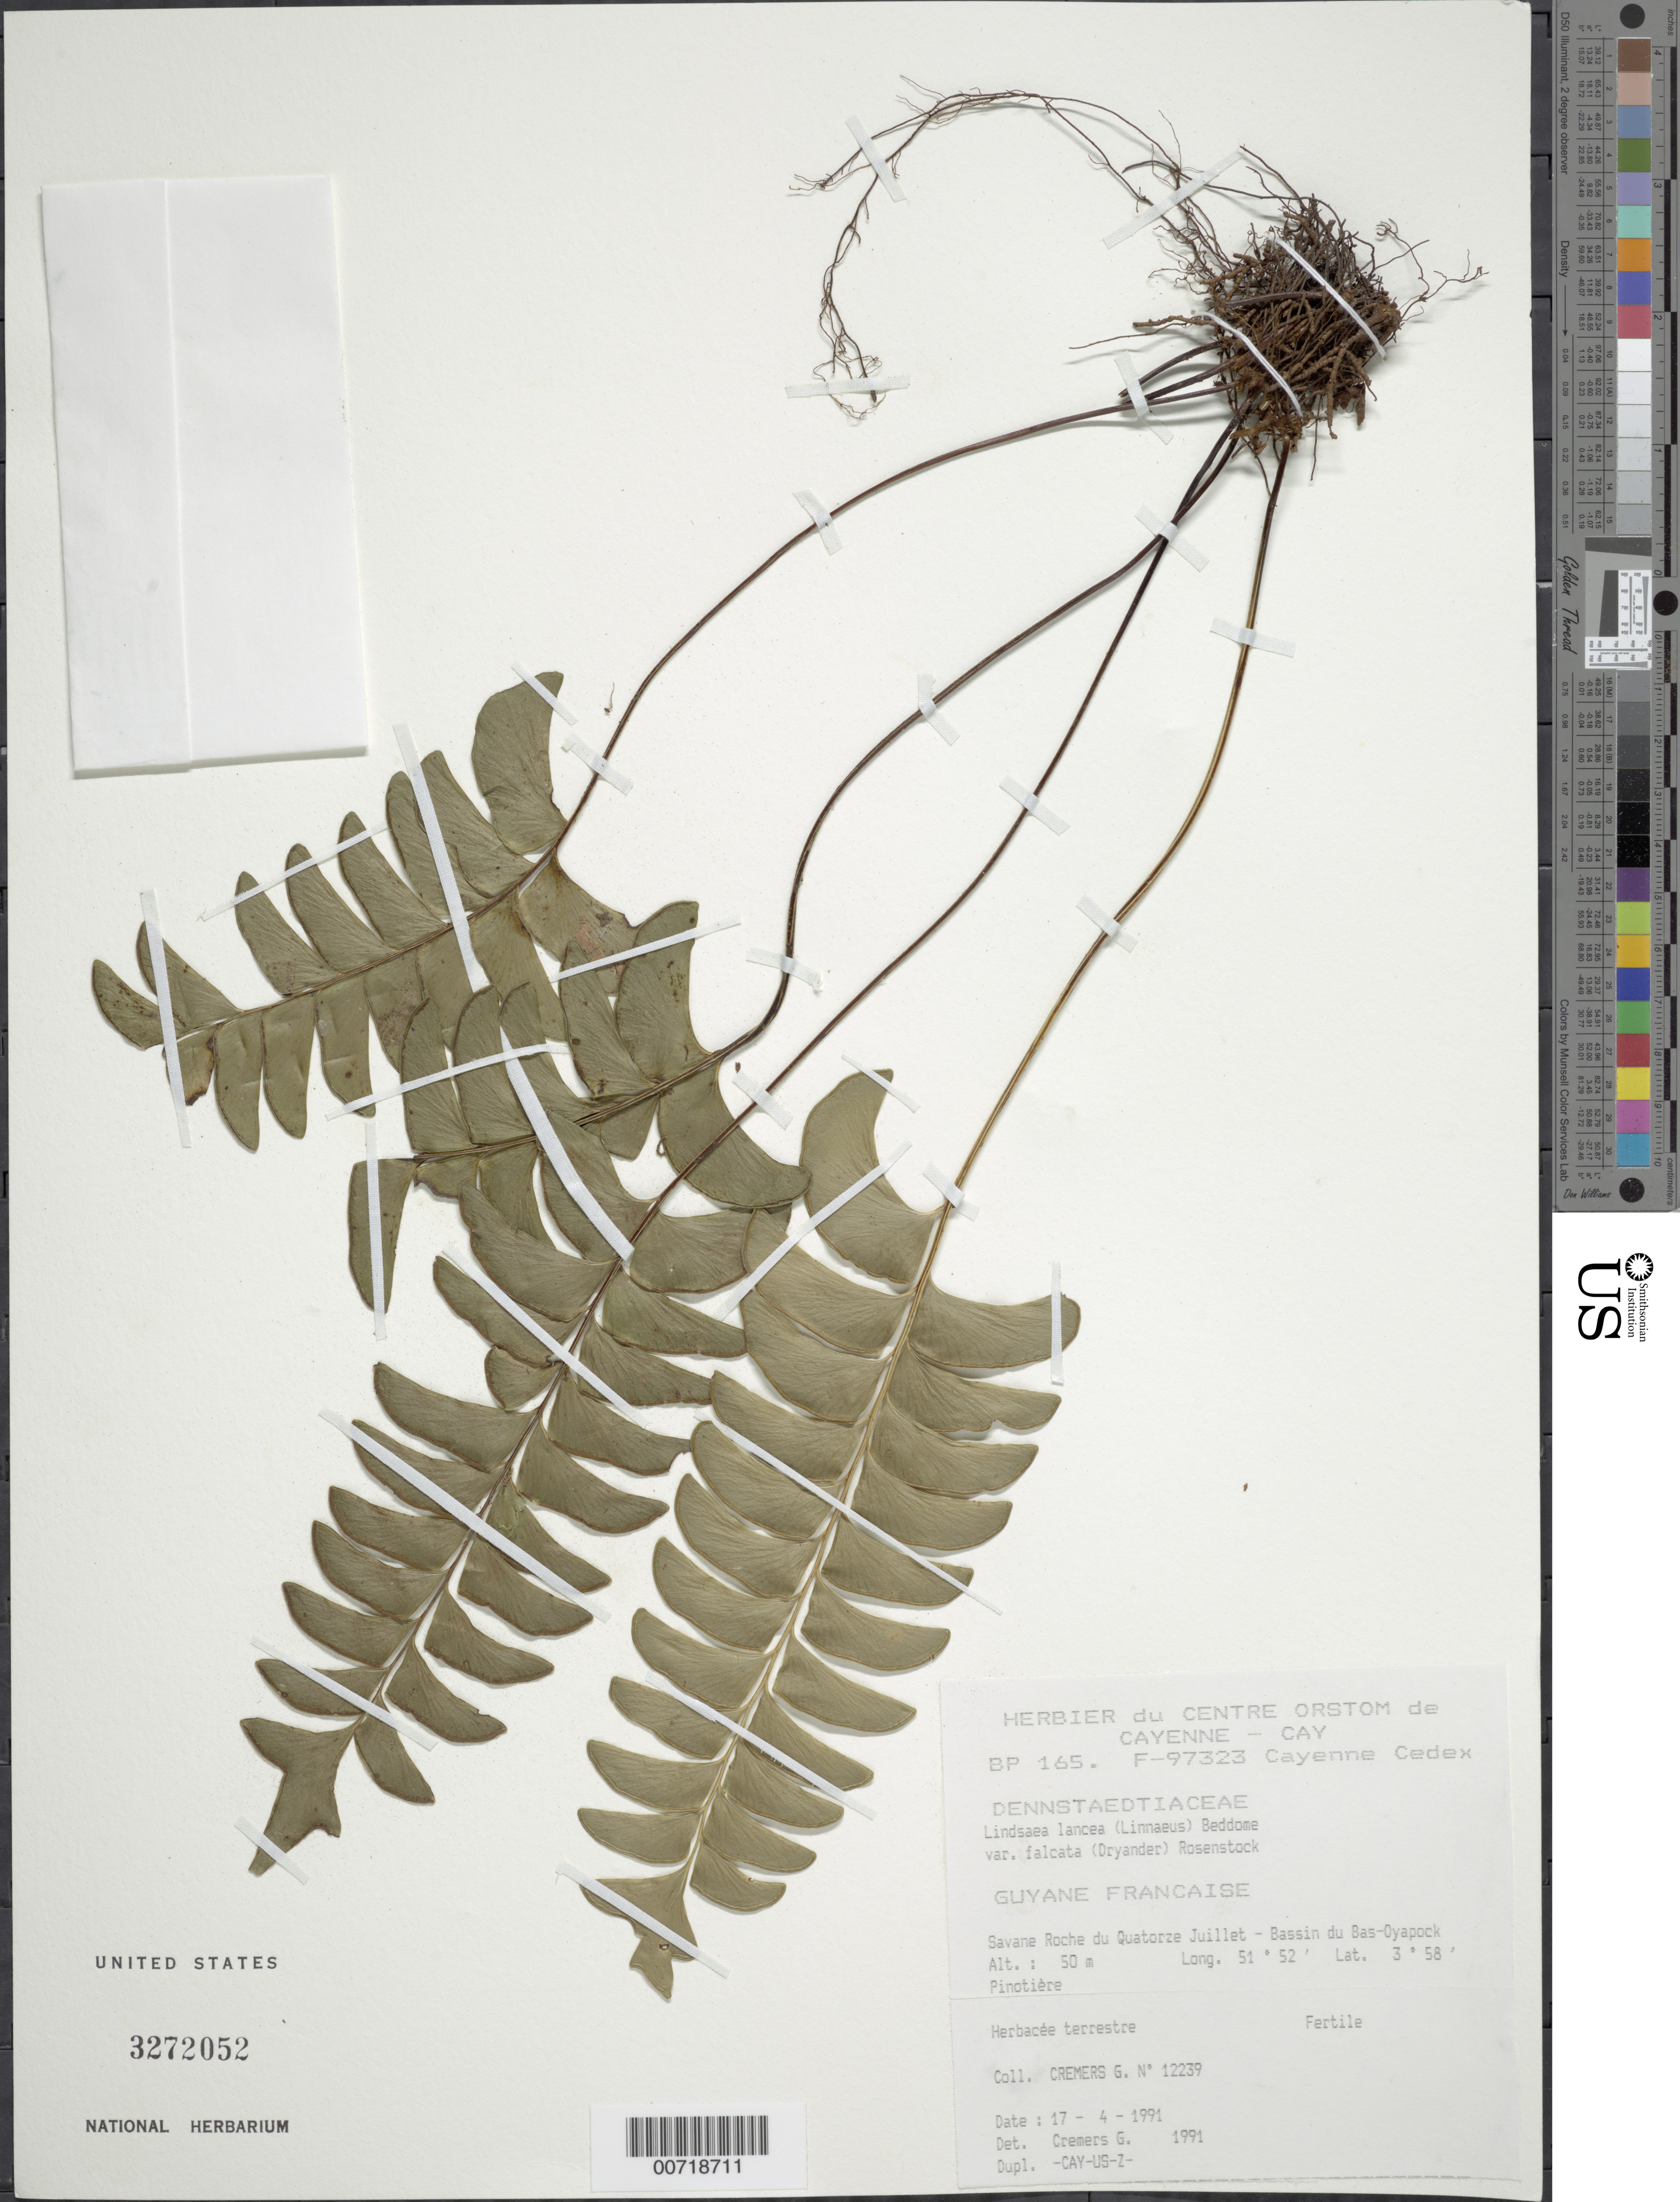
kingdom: Plantae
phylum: Tracheophyta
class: Polypodiopsida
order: Polypodiales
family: Lindsaeaceae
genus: Lindsaea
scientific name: Lindsaea lancea var. falcata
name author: (Dryand.) Rosenst.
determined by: Cremers, Georges A.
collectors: G. Cremers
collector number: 12239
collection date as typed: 17-Apr-91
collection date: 1991-04-17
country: French Guiana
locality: Savane Roche du Quatorze Juillet, Bassin du Bas-Oyapock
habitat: Pinotiere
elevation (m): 50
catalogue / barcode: US 3272052